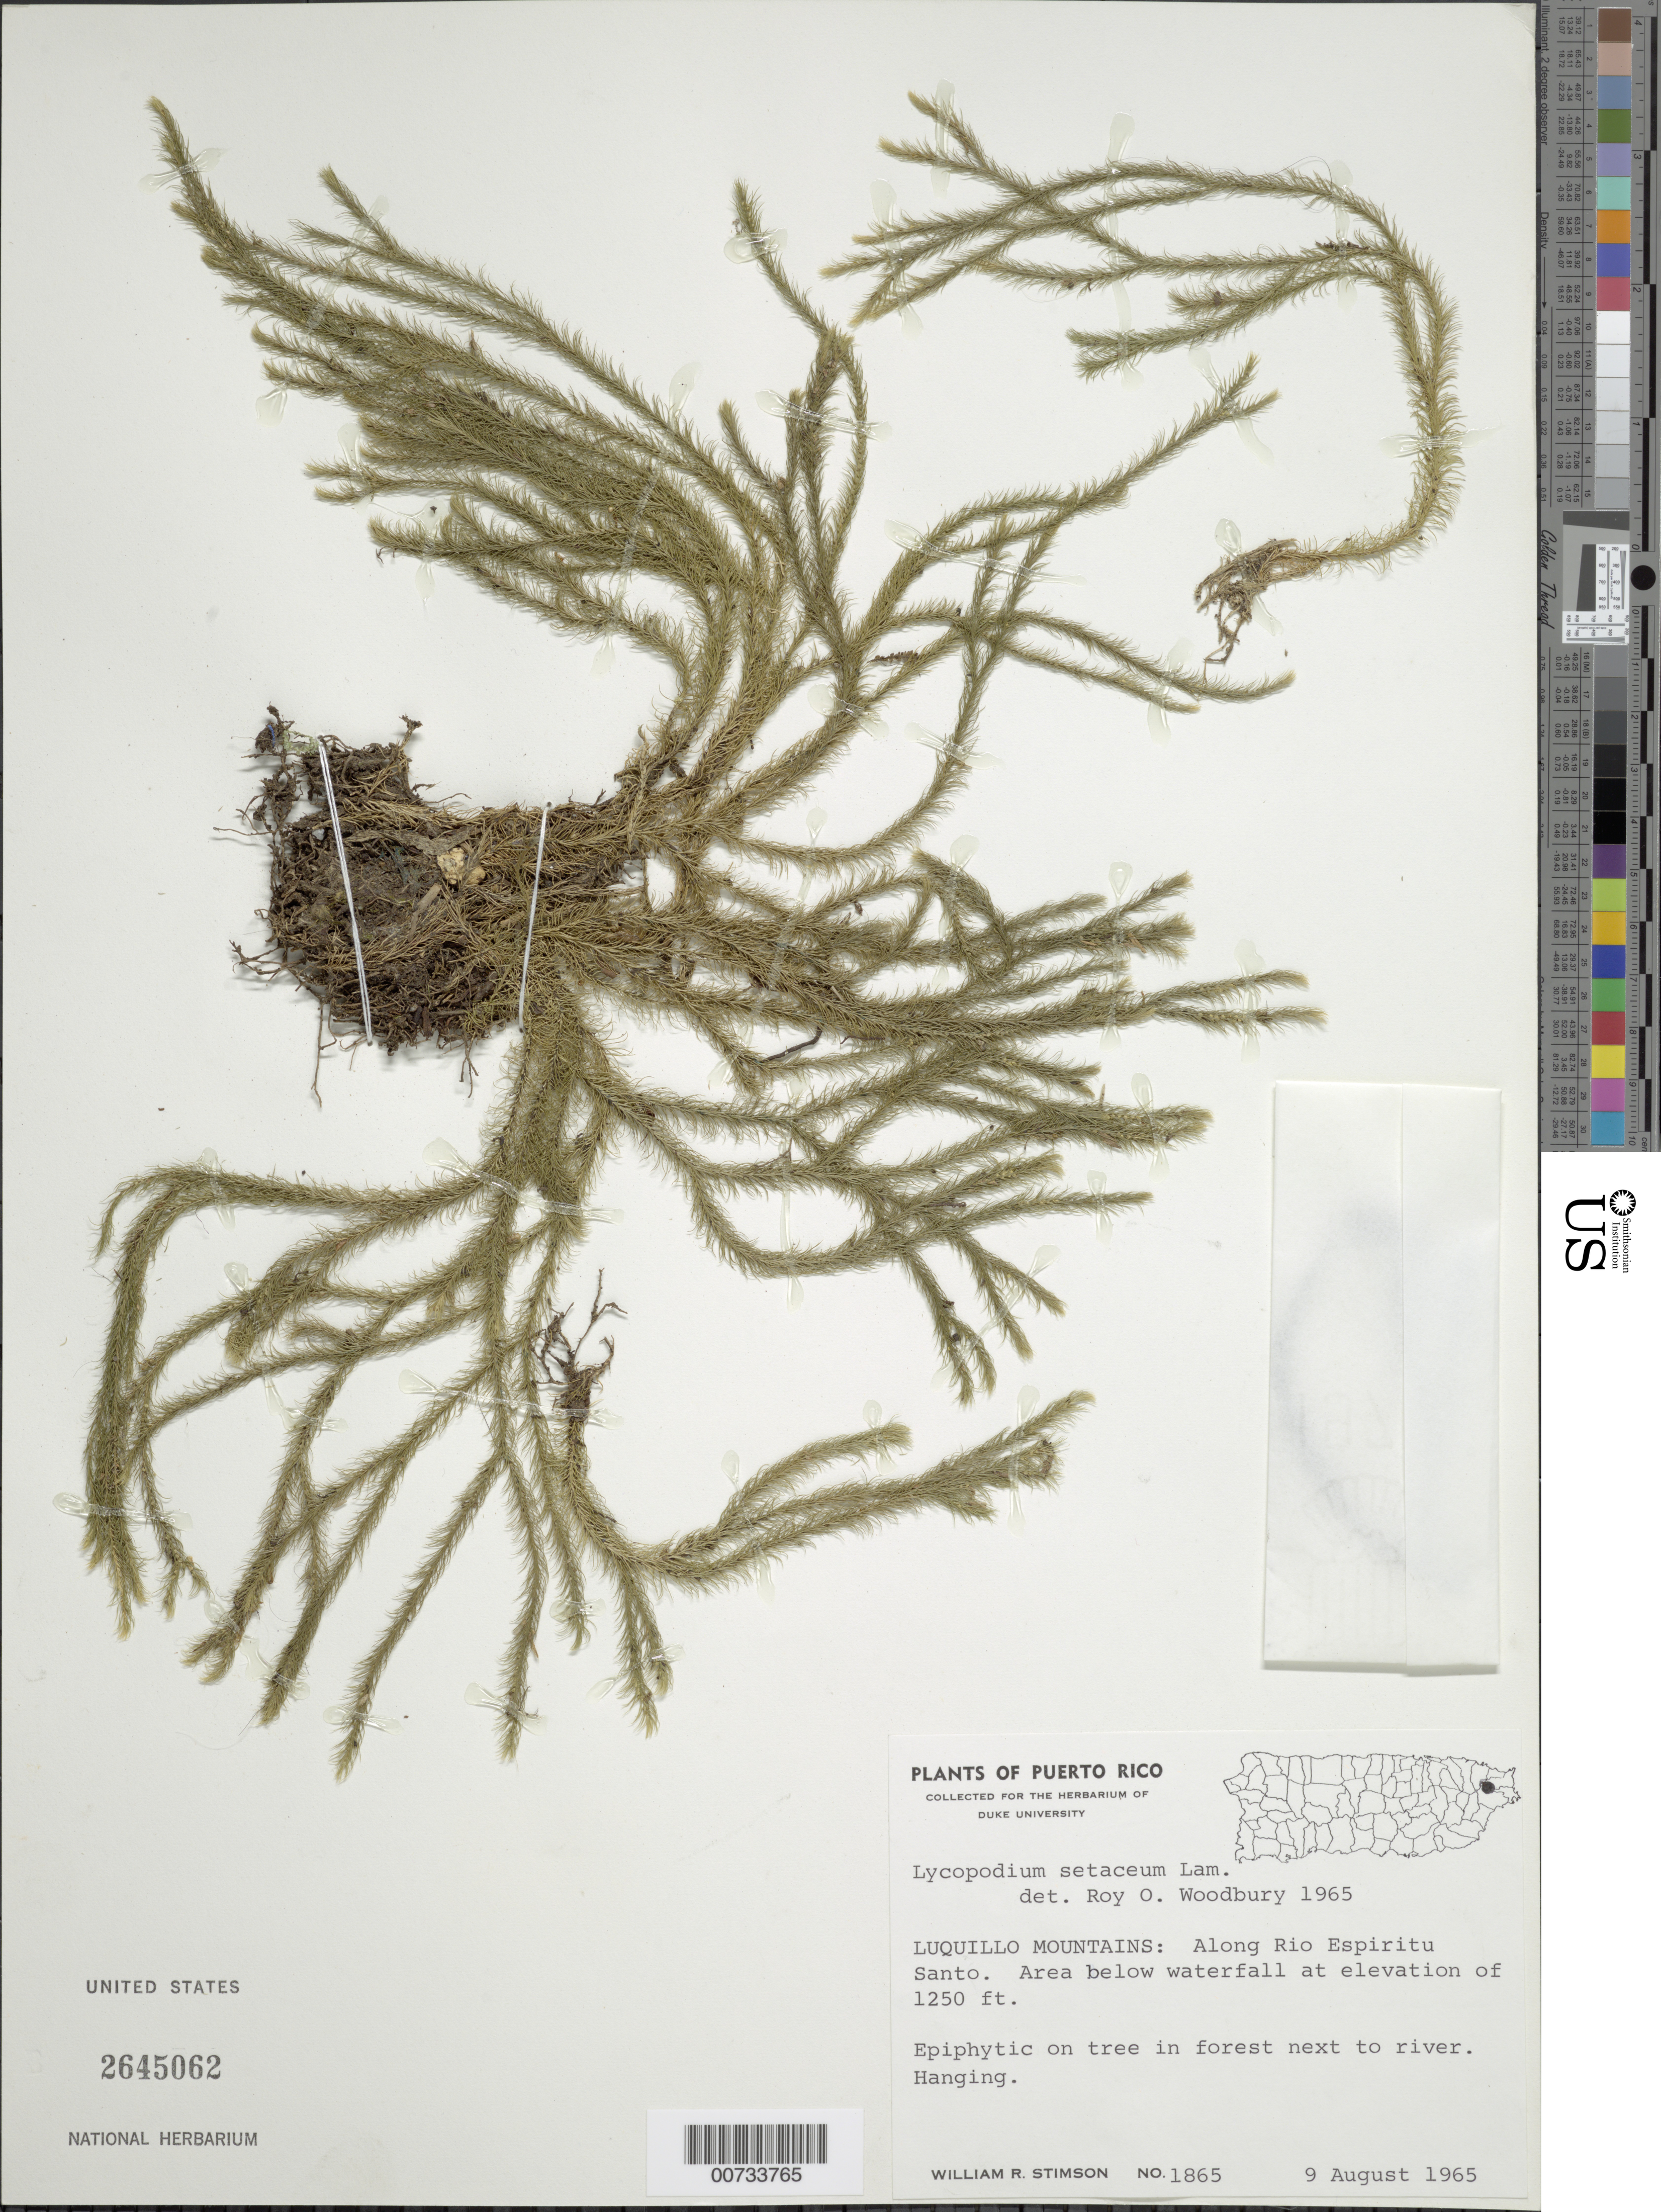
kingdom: Plantae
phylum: Tracheophyta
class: Lycopodiopsida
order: Lycopodiales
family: Lycopodiaceae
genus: Phlegmariurus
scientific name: Phlegmariurus filiformis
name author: (Sw.) W.H. Wagner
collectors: W. R. Stimson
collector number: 1865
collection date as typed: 09 Aug 1965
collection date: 1965-08-09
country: Puerto Rico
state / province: Luquillo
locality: Luquillo Mts.: Along Rio Espiritu Santo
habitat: Area below waterfall; on tree in forest next to river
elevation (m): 381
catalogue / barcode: US 2645062